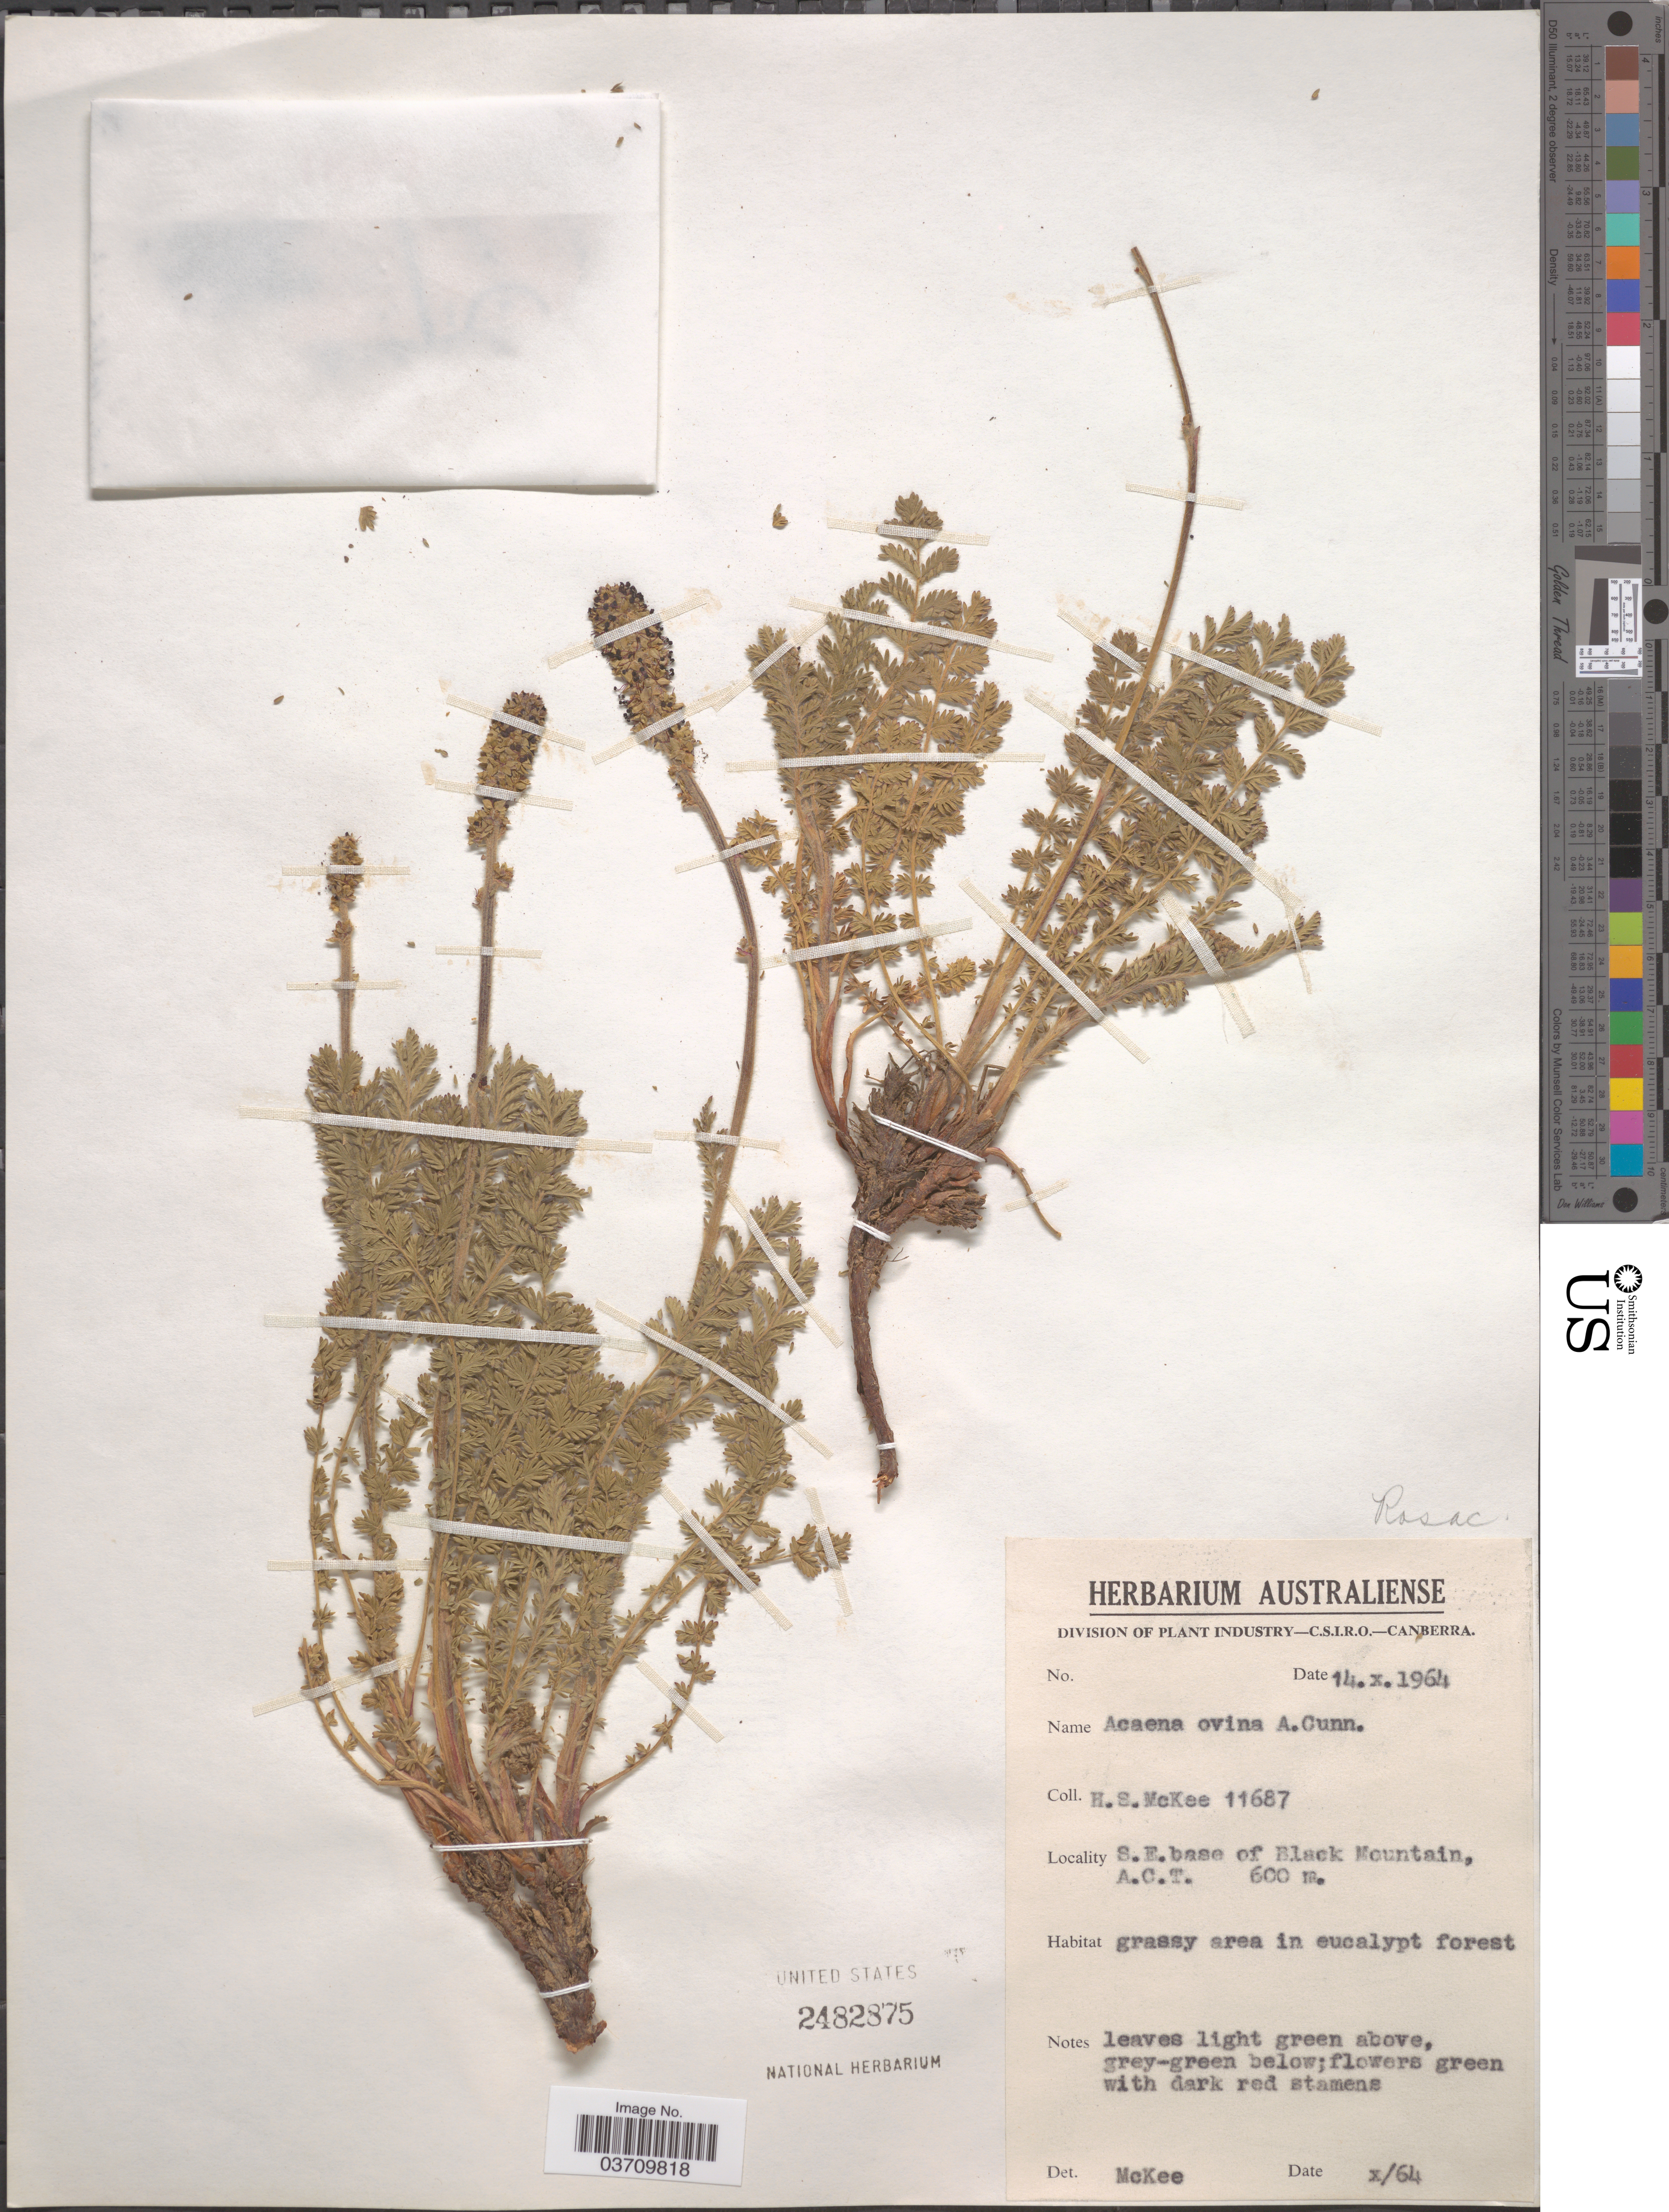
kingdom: Plantae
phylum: Tracheophyta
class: Magnoliopsida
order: Rosales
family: Rosaceae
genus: Acaena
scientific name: Acaena ovina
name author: A. Cunn.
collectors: H. S. McKee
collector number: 11687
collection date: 1964-10-14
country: Australia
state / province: Queensland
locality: S. E. base of Black Mountain, A. C. T.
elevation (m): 600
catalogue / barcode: US 2482875